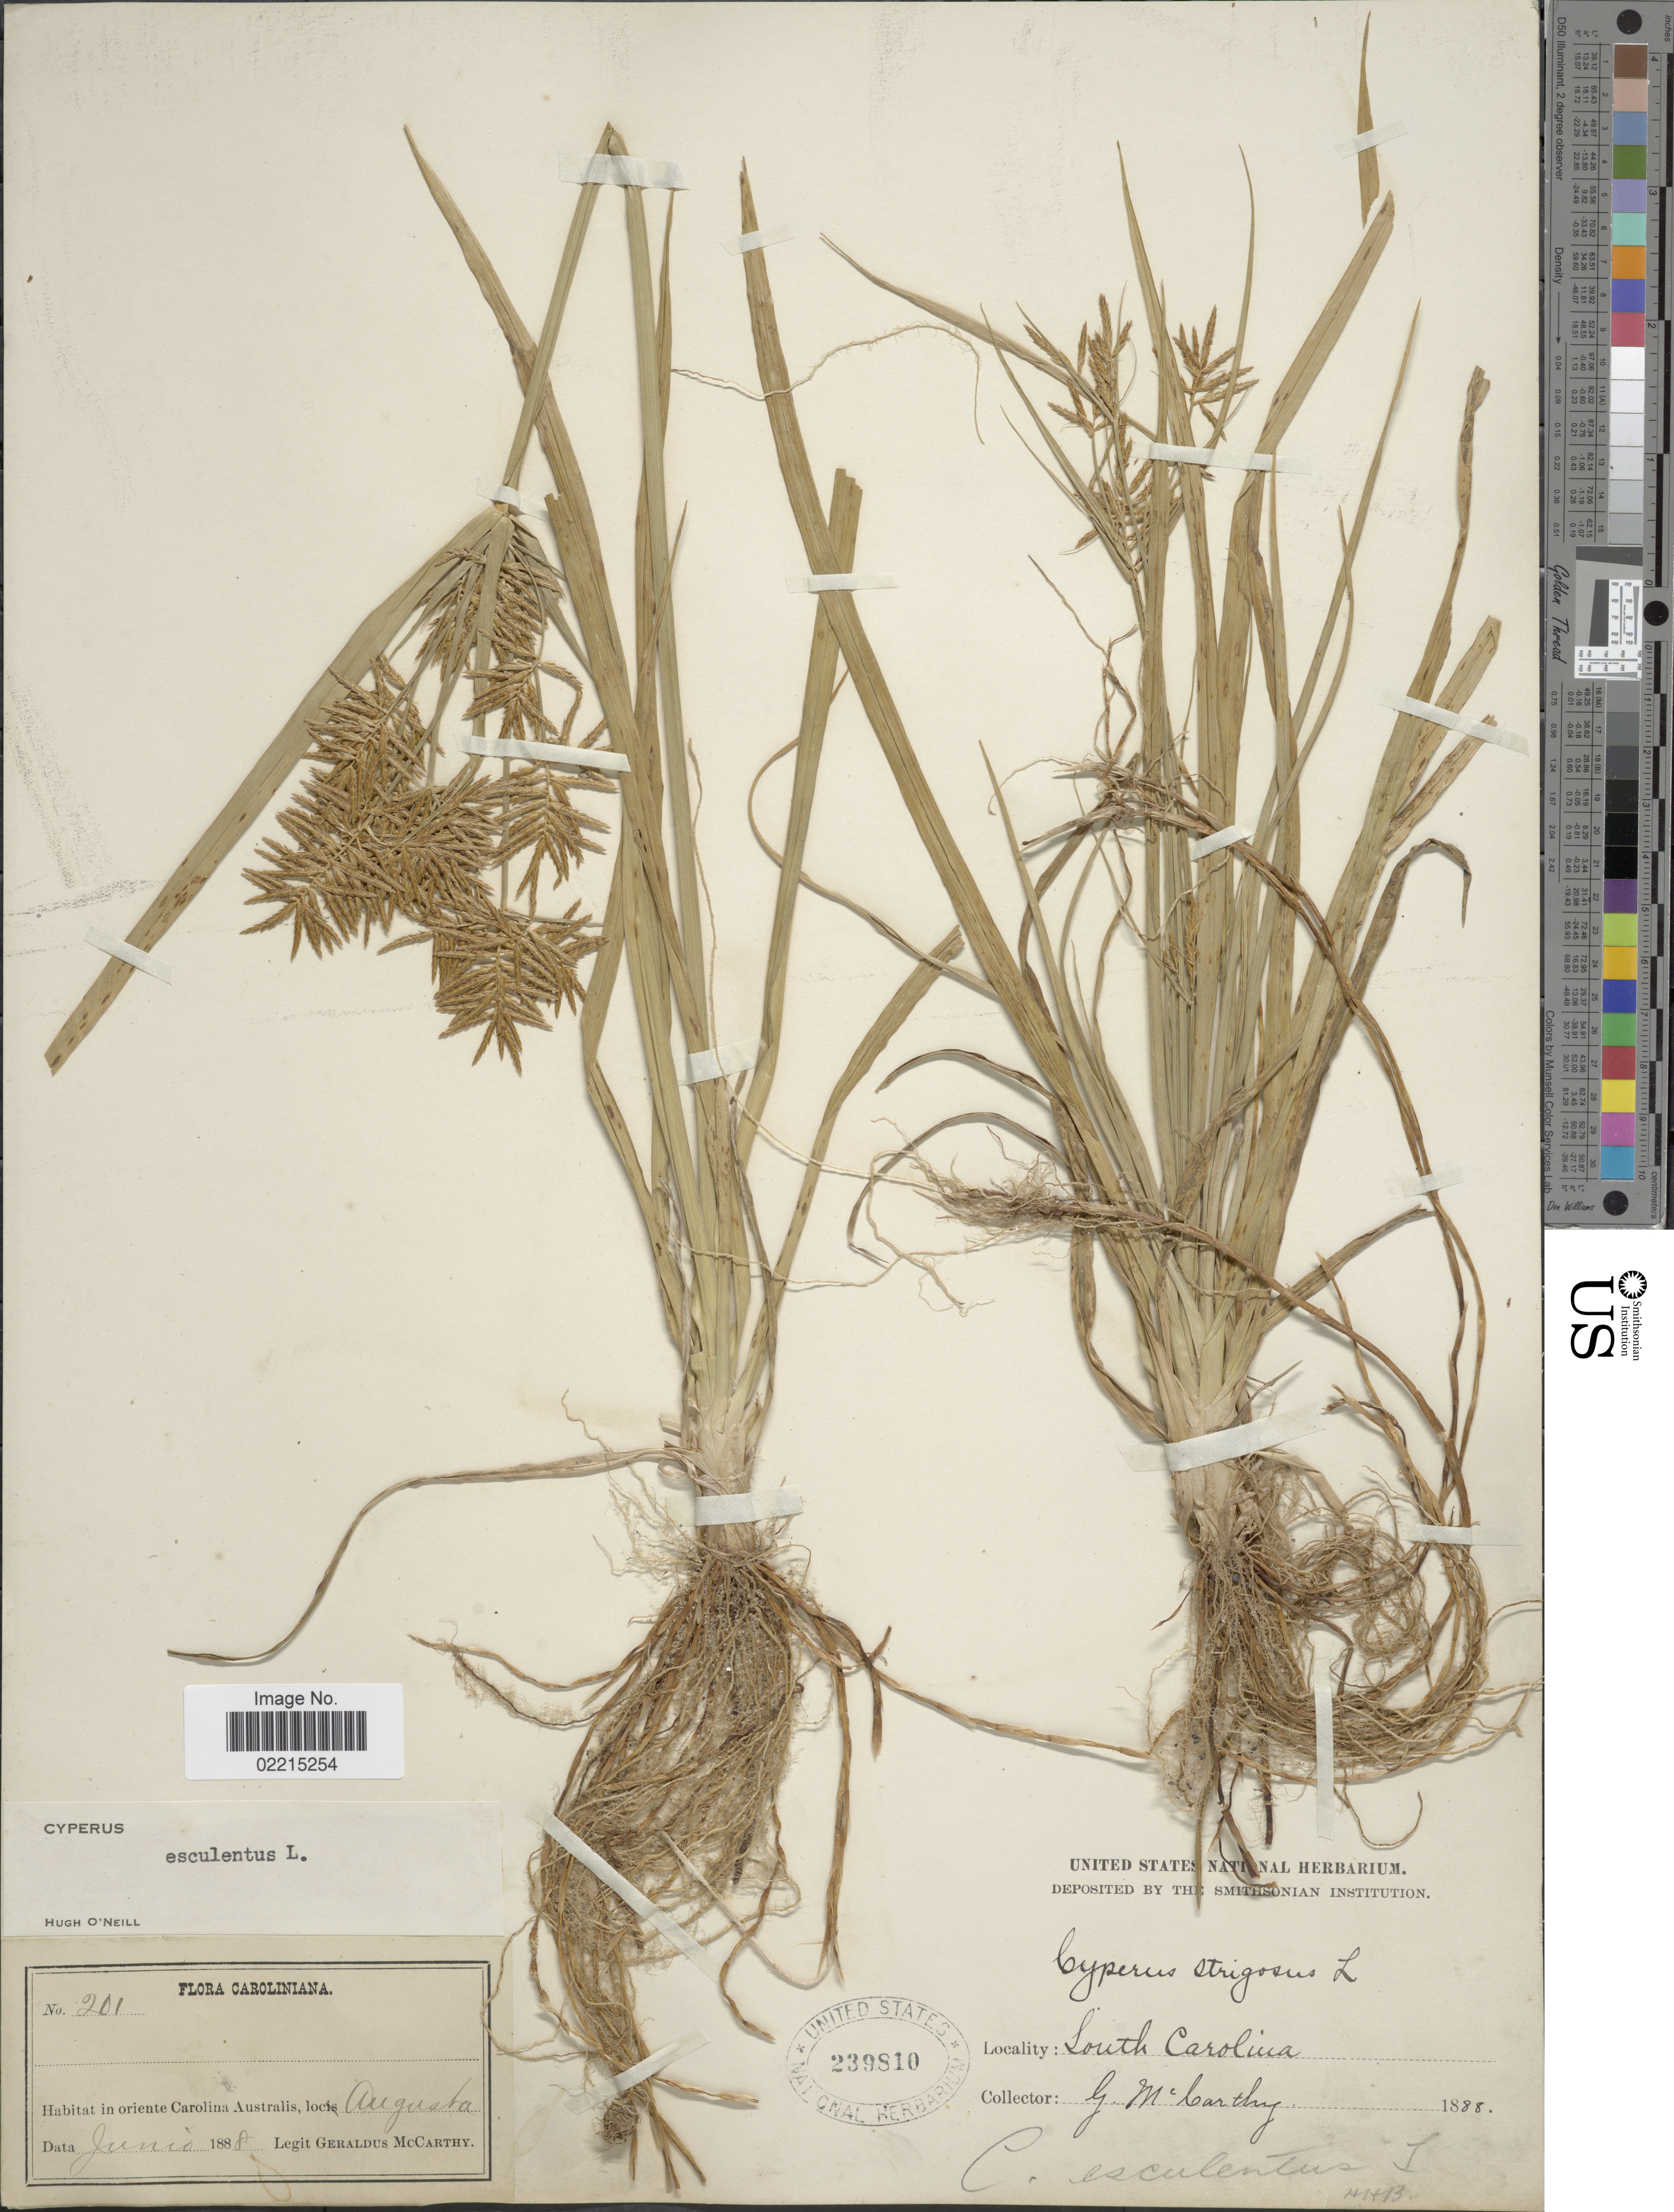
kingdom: Plantae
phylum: Tracheophyta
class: Liliopsida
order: Poales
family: Cyperaceae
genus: Cyperus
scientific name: Cyperus esculentus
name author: L.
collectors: M. McCarthy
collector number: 201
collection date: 1888-06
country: United States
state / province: South Carolina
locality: Carolina Australis, locis Augusta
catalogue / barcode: US 239810